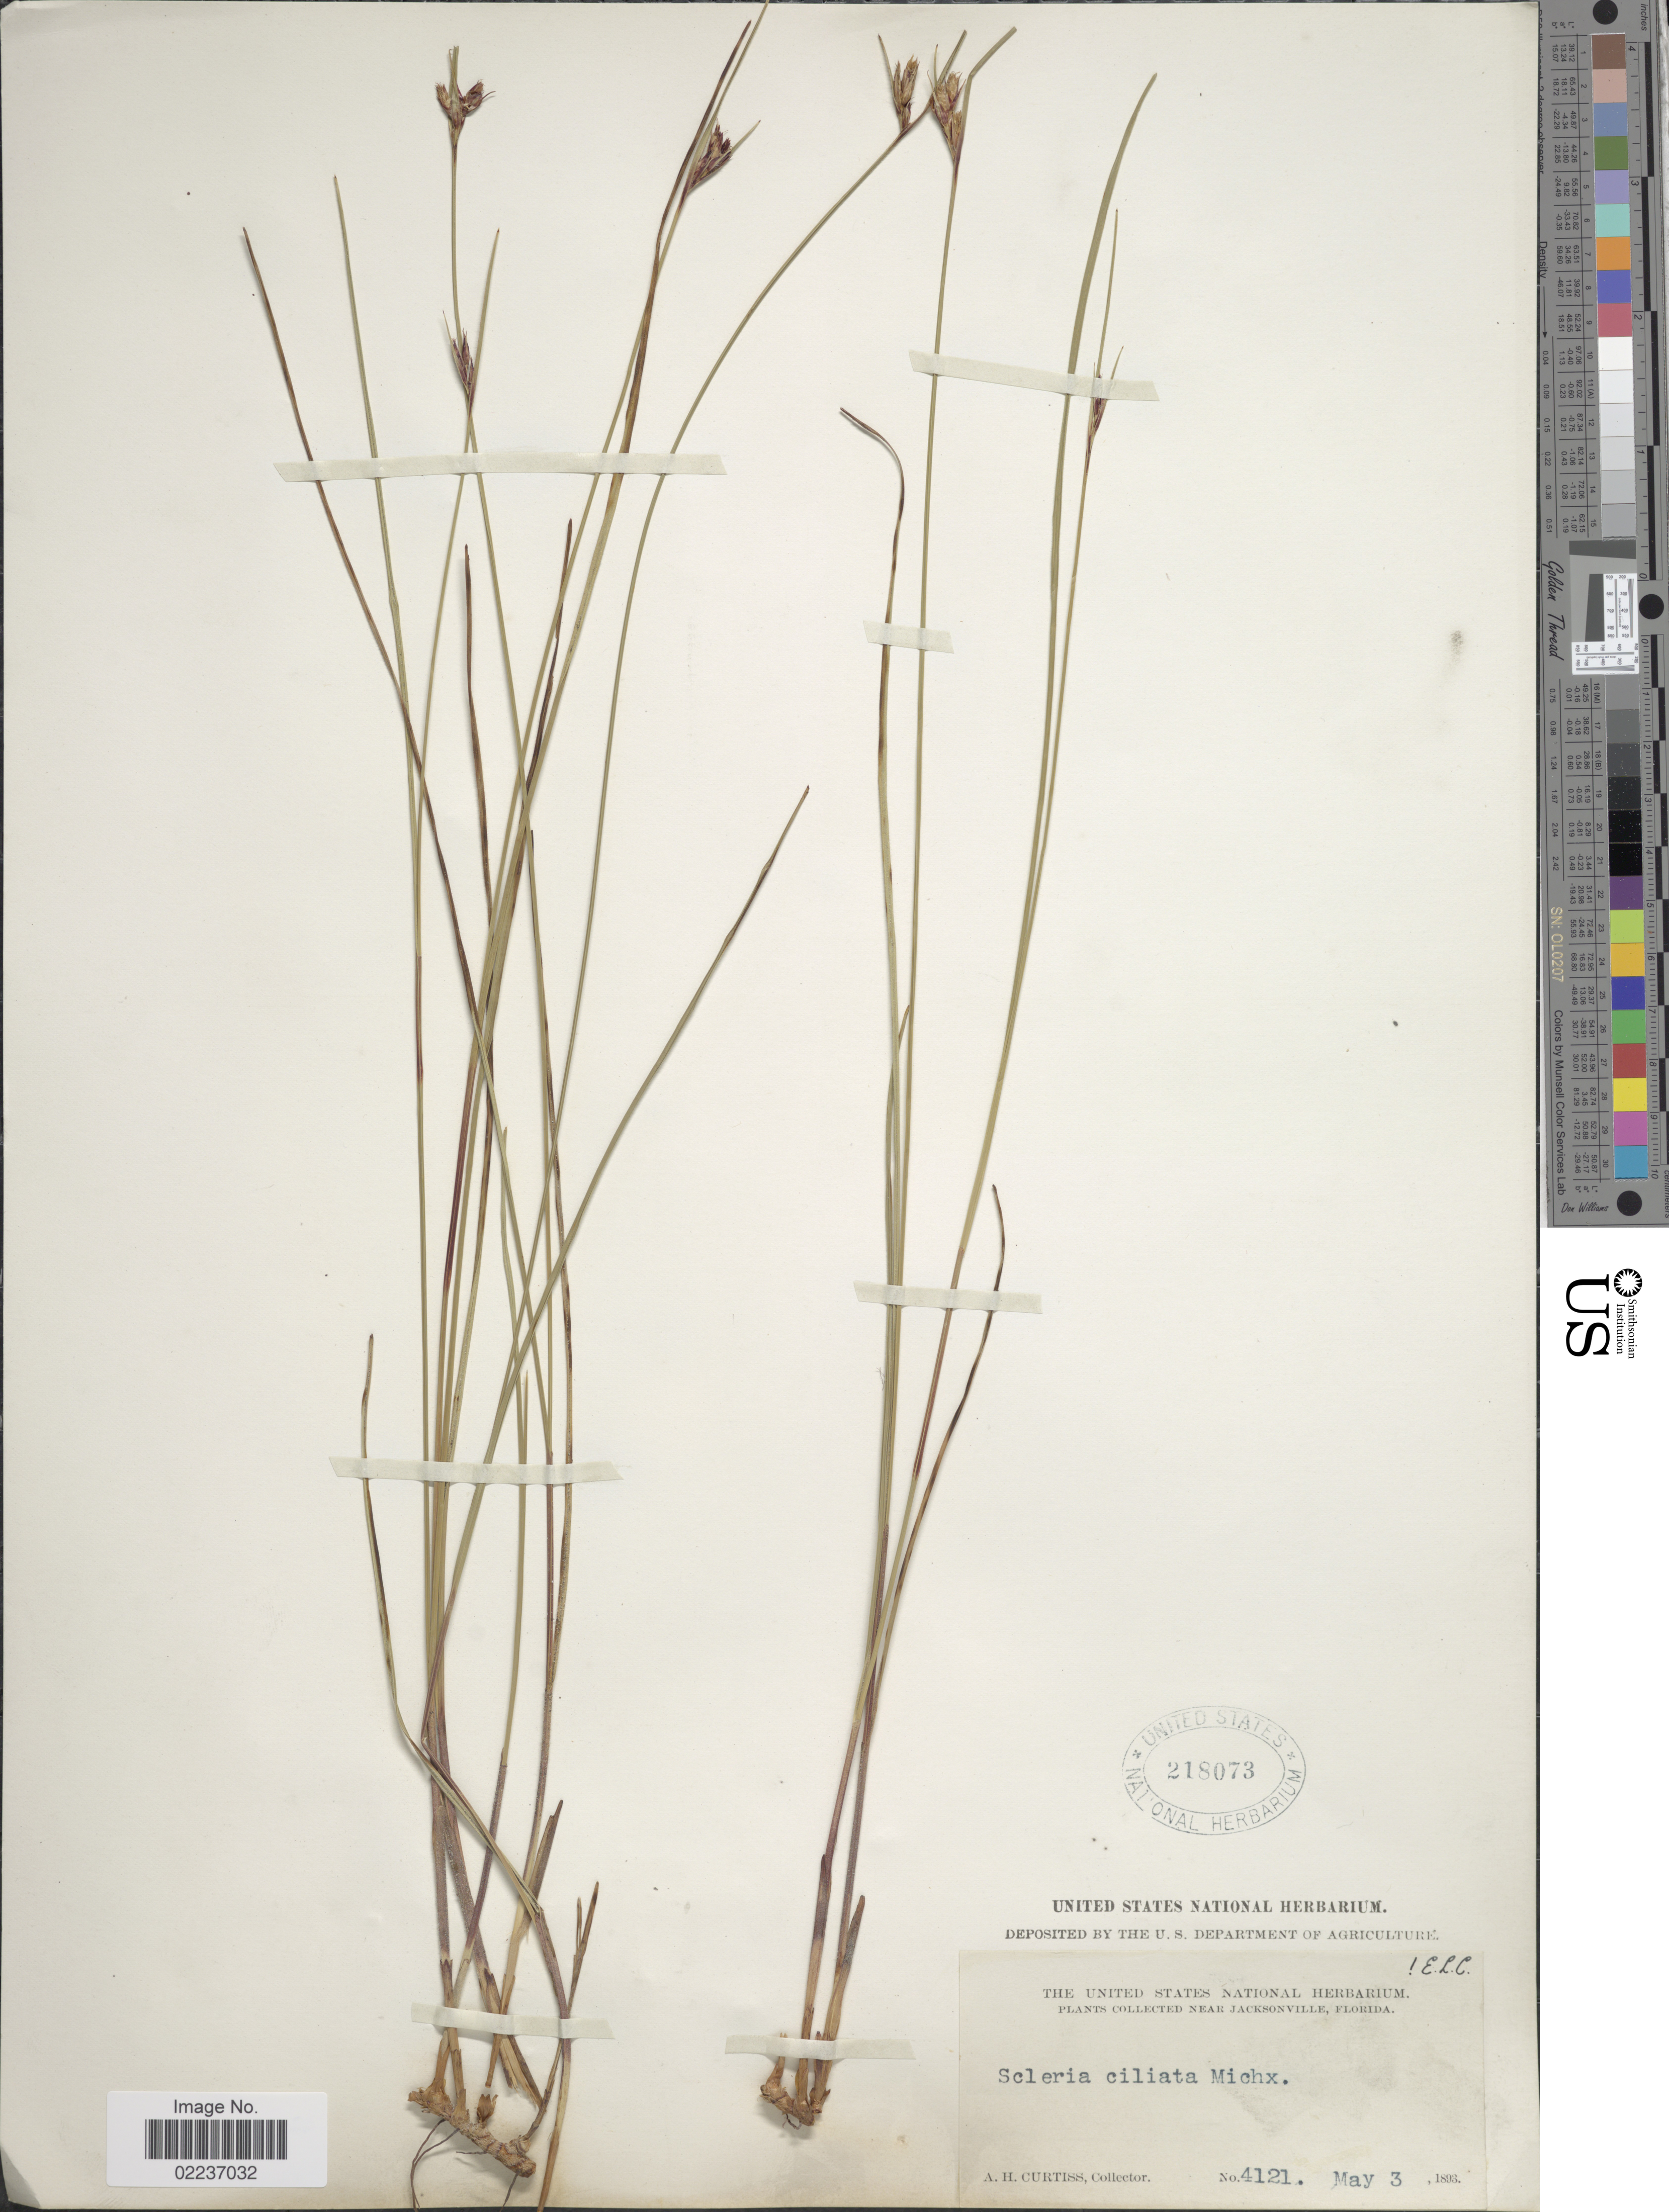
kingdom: Plantae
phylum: Tracheophyta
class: Liliopsida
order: Poales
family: Cyperaceae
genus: Scleria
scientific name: Scleria ciliata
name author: Michx.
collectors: A. H. Curtiss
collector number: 4121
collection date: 1893-05-03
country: United States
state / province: Florida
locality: Near Jacksonville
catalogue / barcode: US 218073